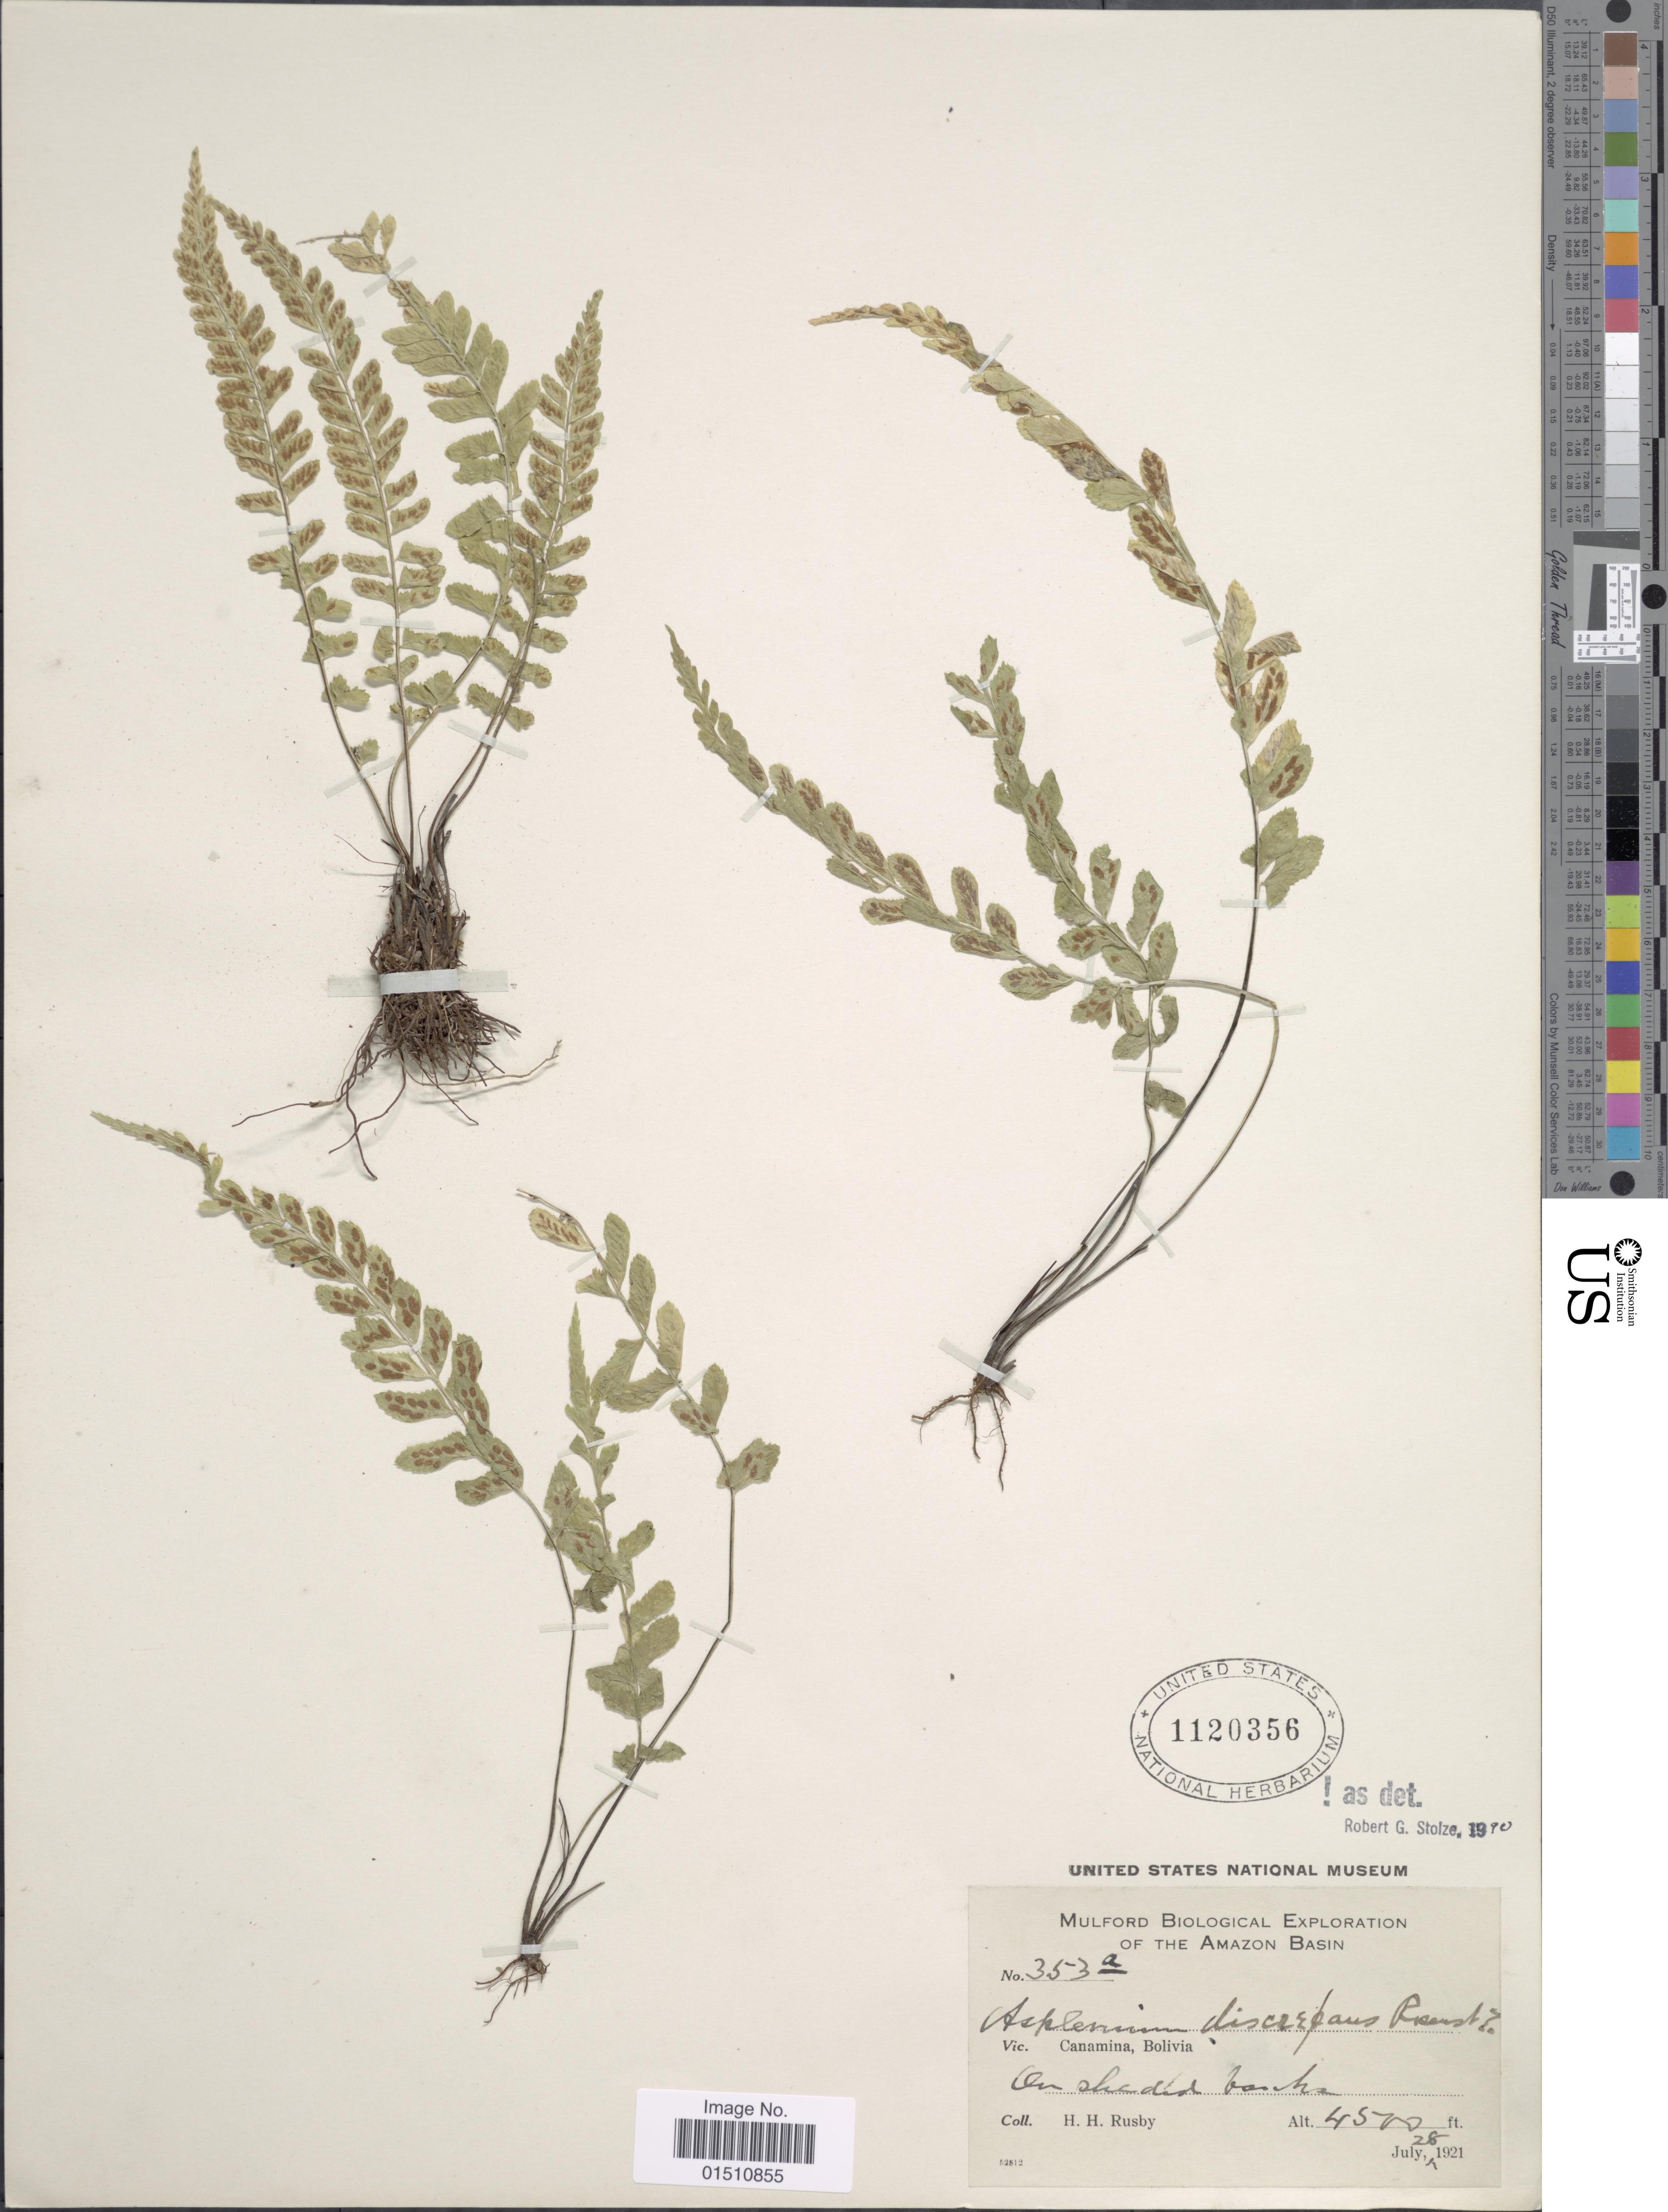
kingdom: Plantae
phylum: Tracheophyta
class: Polypodiopsida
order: Polypodiales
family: Aspleniaceae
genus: Asplenium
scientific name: Asplenium discrepans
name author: Rosenst.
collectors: H. H. Rusby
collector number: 353a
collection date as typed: July 28, 1921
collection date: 1921-07-28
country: Bolivia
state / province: La Paz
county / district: Inquisivi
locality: Cañamina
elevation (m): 1372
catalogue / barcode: US 1120356